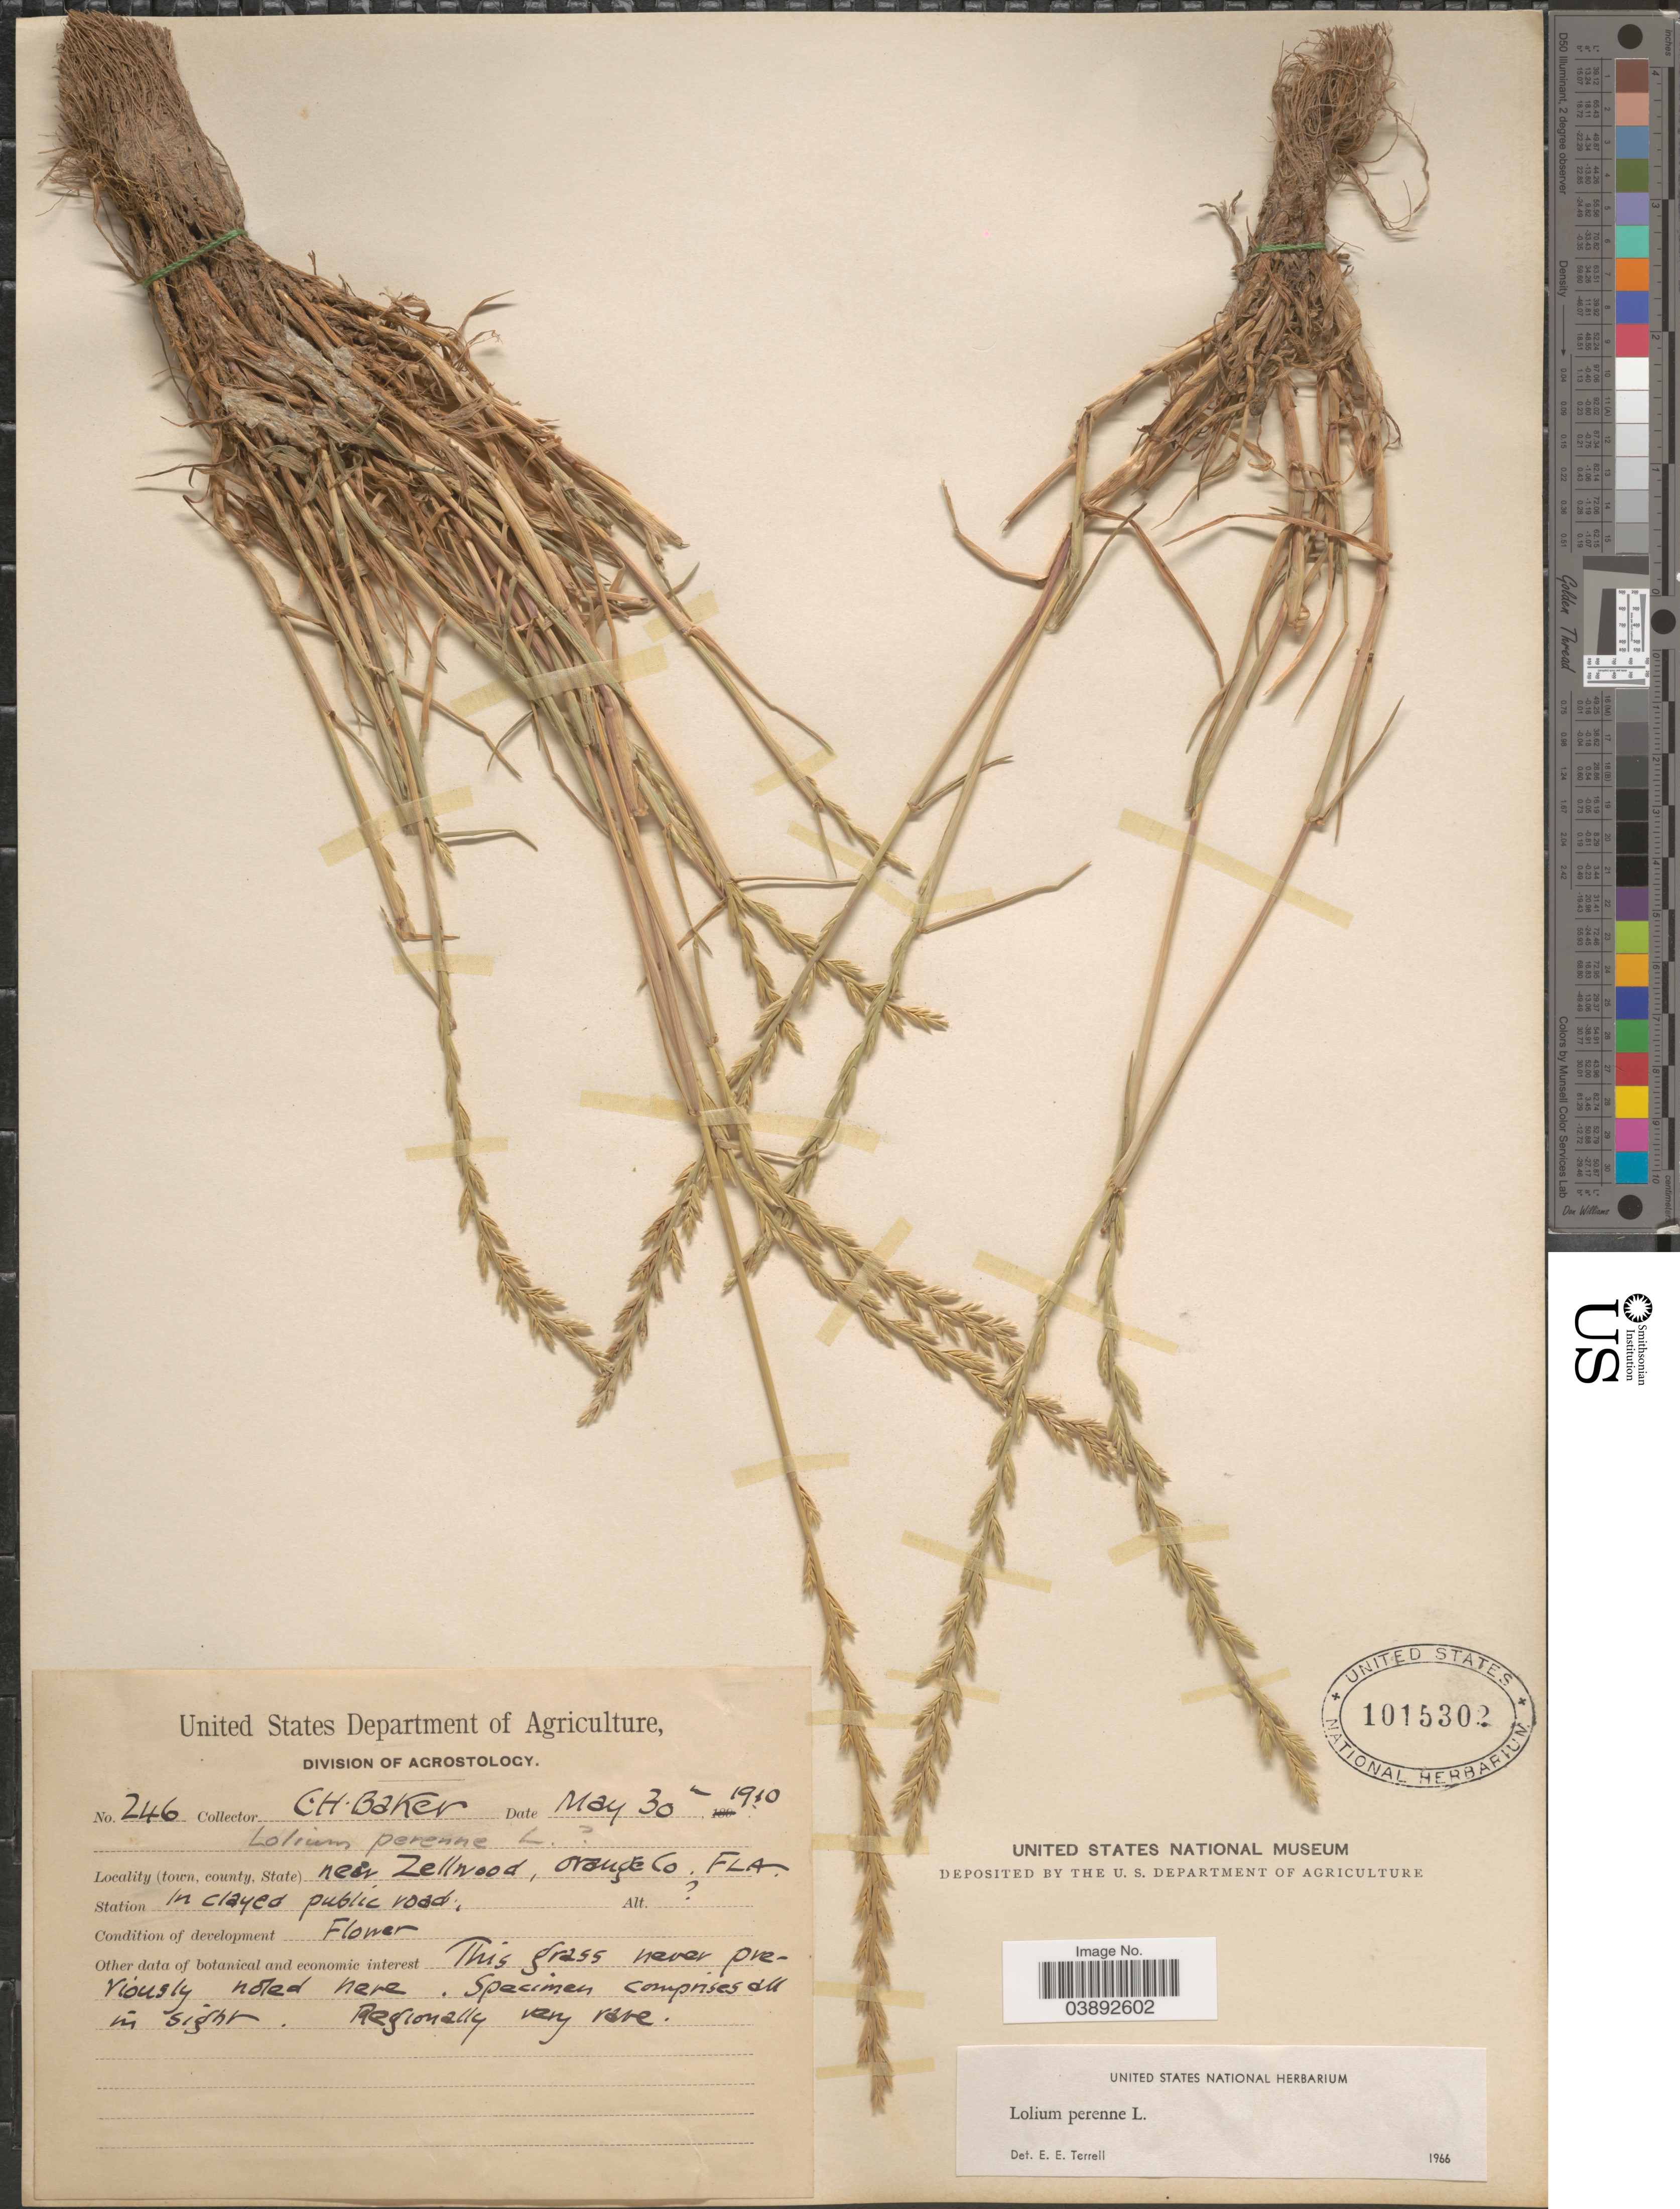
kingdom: Plantae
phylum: Tracheophyta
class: Liliopsida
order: Poales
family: Poaceae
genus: Lolium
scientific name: Lolium perenne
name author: L.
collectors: C. H. Baker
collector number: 246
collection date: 1910-05-30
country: United States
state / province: Florida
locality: Near Zellwood, Orange Co.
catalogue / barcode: US 1015302